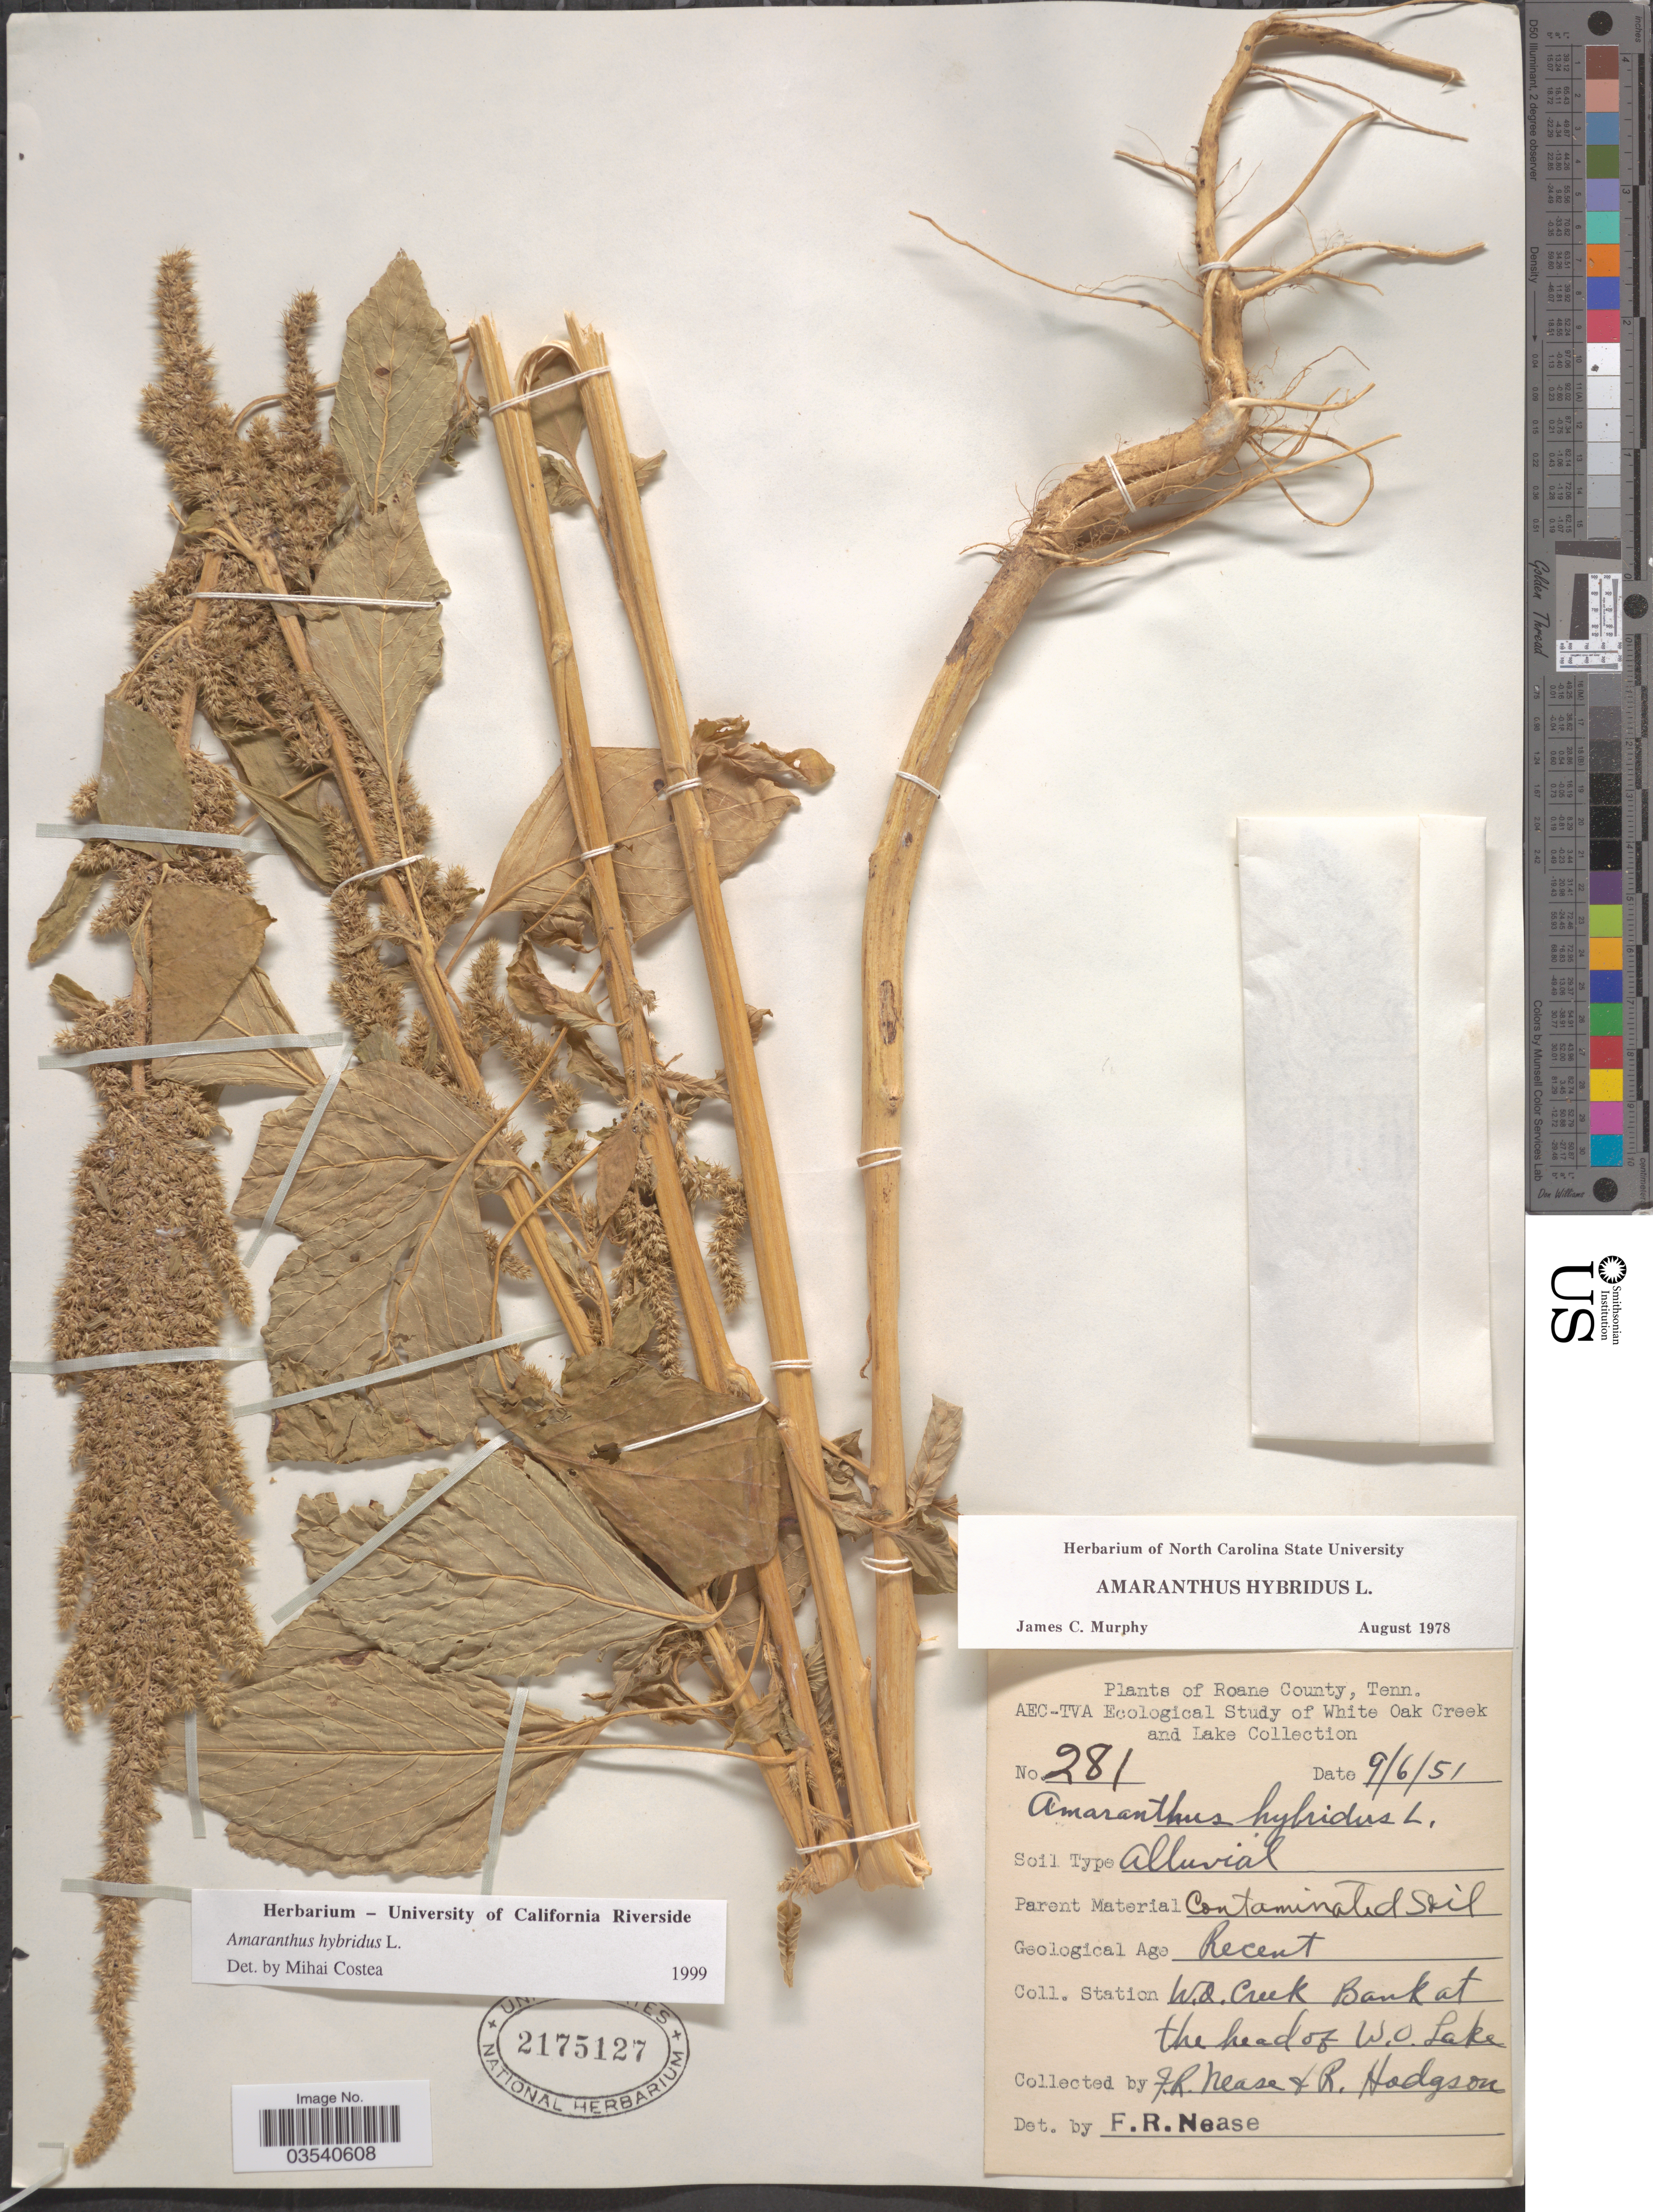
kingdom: Plantae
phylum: Tracheophyta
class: Magnoliopsida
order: Caryophyllales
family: Amaranthaceae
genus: Amaranthus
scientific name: Amaranthus hybridus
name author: L.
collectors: F. Nease & R. Hodgson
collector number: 281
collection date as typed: Transcribed d/m/y: 6/9/51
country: United States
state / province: Tennessee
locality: Roane County. W.O. Creek Bank at the head of W.O. Lake.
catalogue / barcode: US 2175127